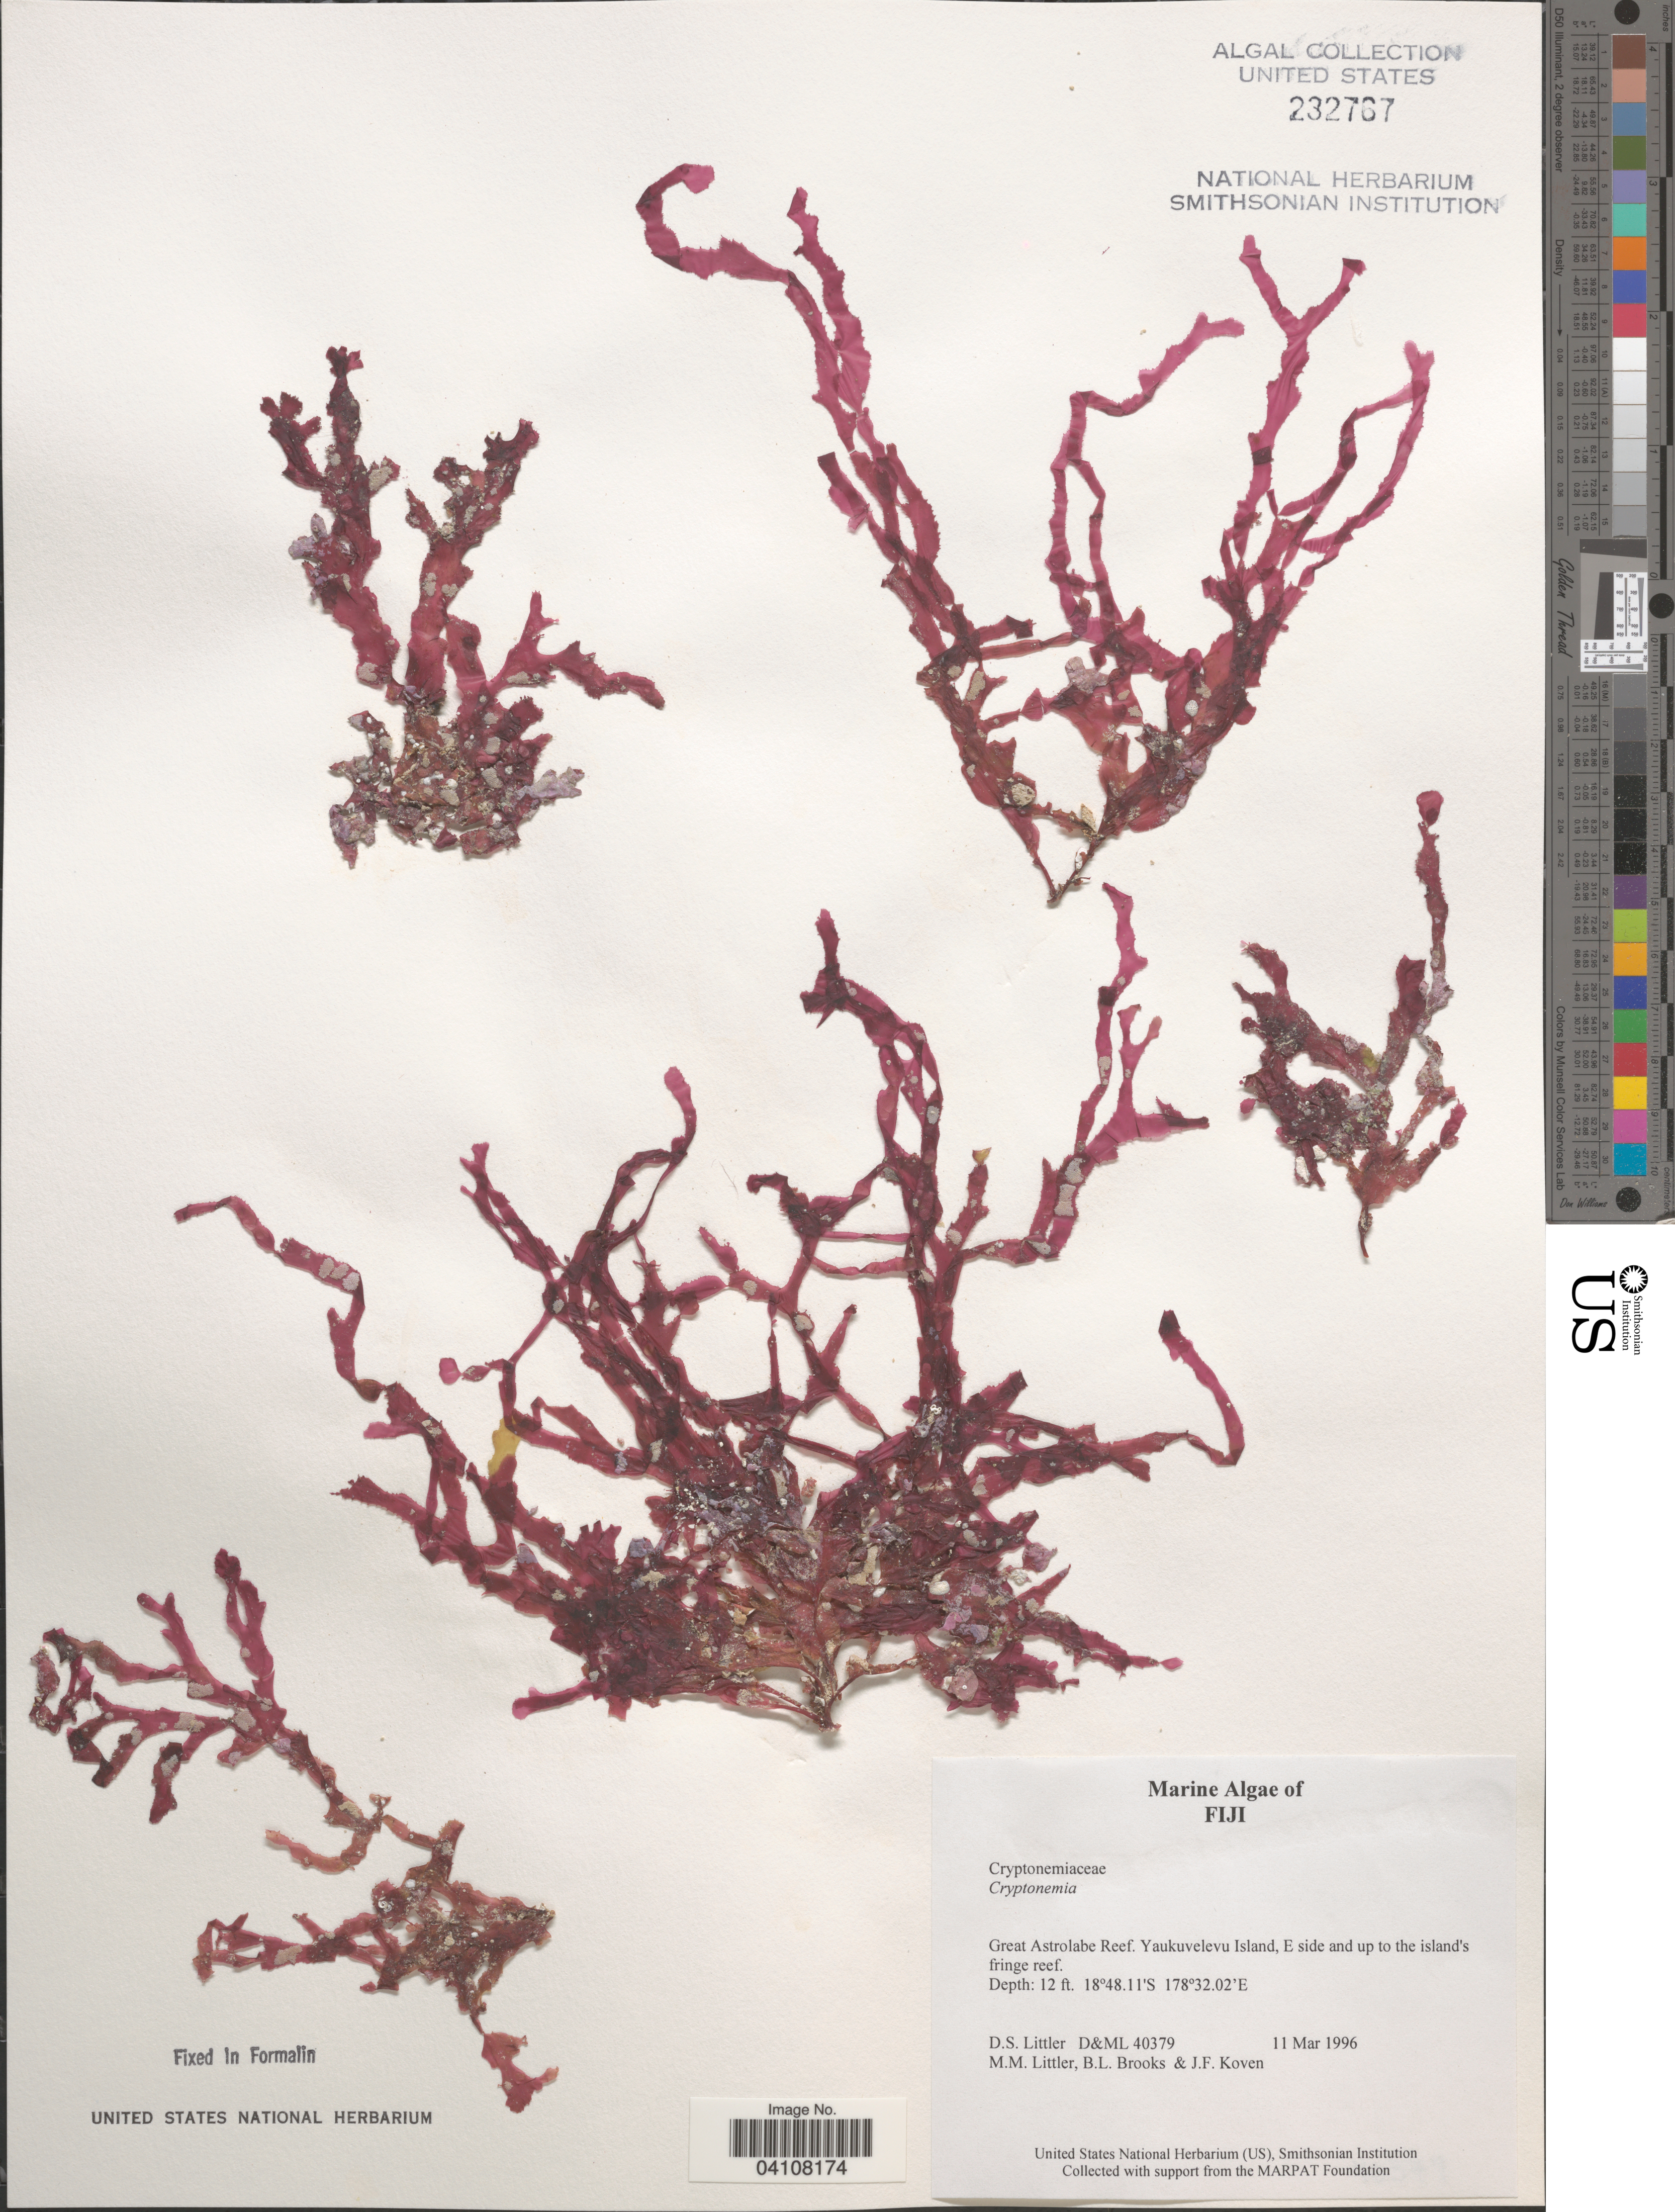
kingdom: Plantae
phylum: Rhodophyta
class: Florideophyceae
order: Halymeniales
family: Halymeniaceae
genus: Cryptonemia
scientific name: Cryptonemia sp.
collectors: D. S. Littler, B. Brooks & J. Koven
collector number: D&ML40379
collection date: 1996-03-11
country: Fiji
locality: Great Astrolabe Reef. Yaukuvelevu Island, E side and up to the island's fringe reef.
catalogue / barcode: US 232767